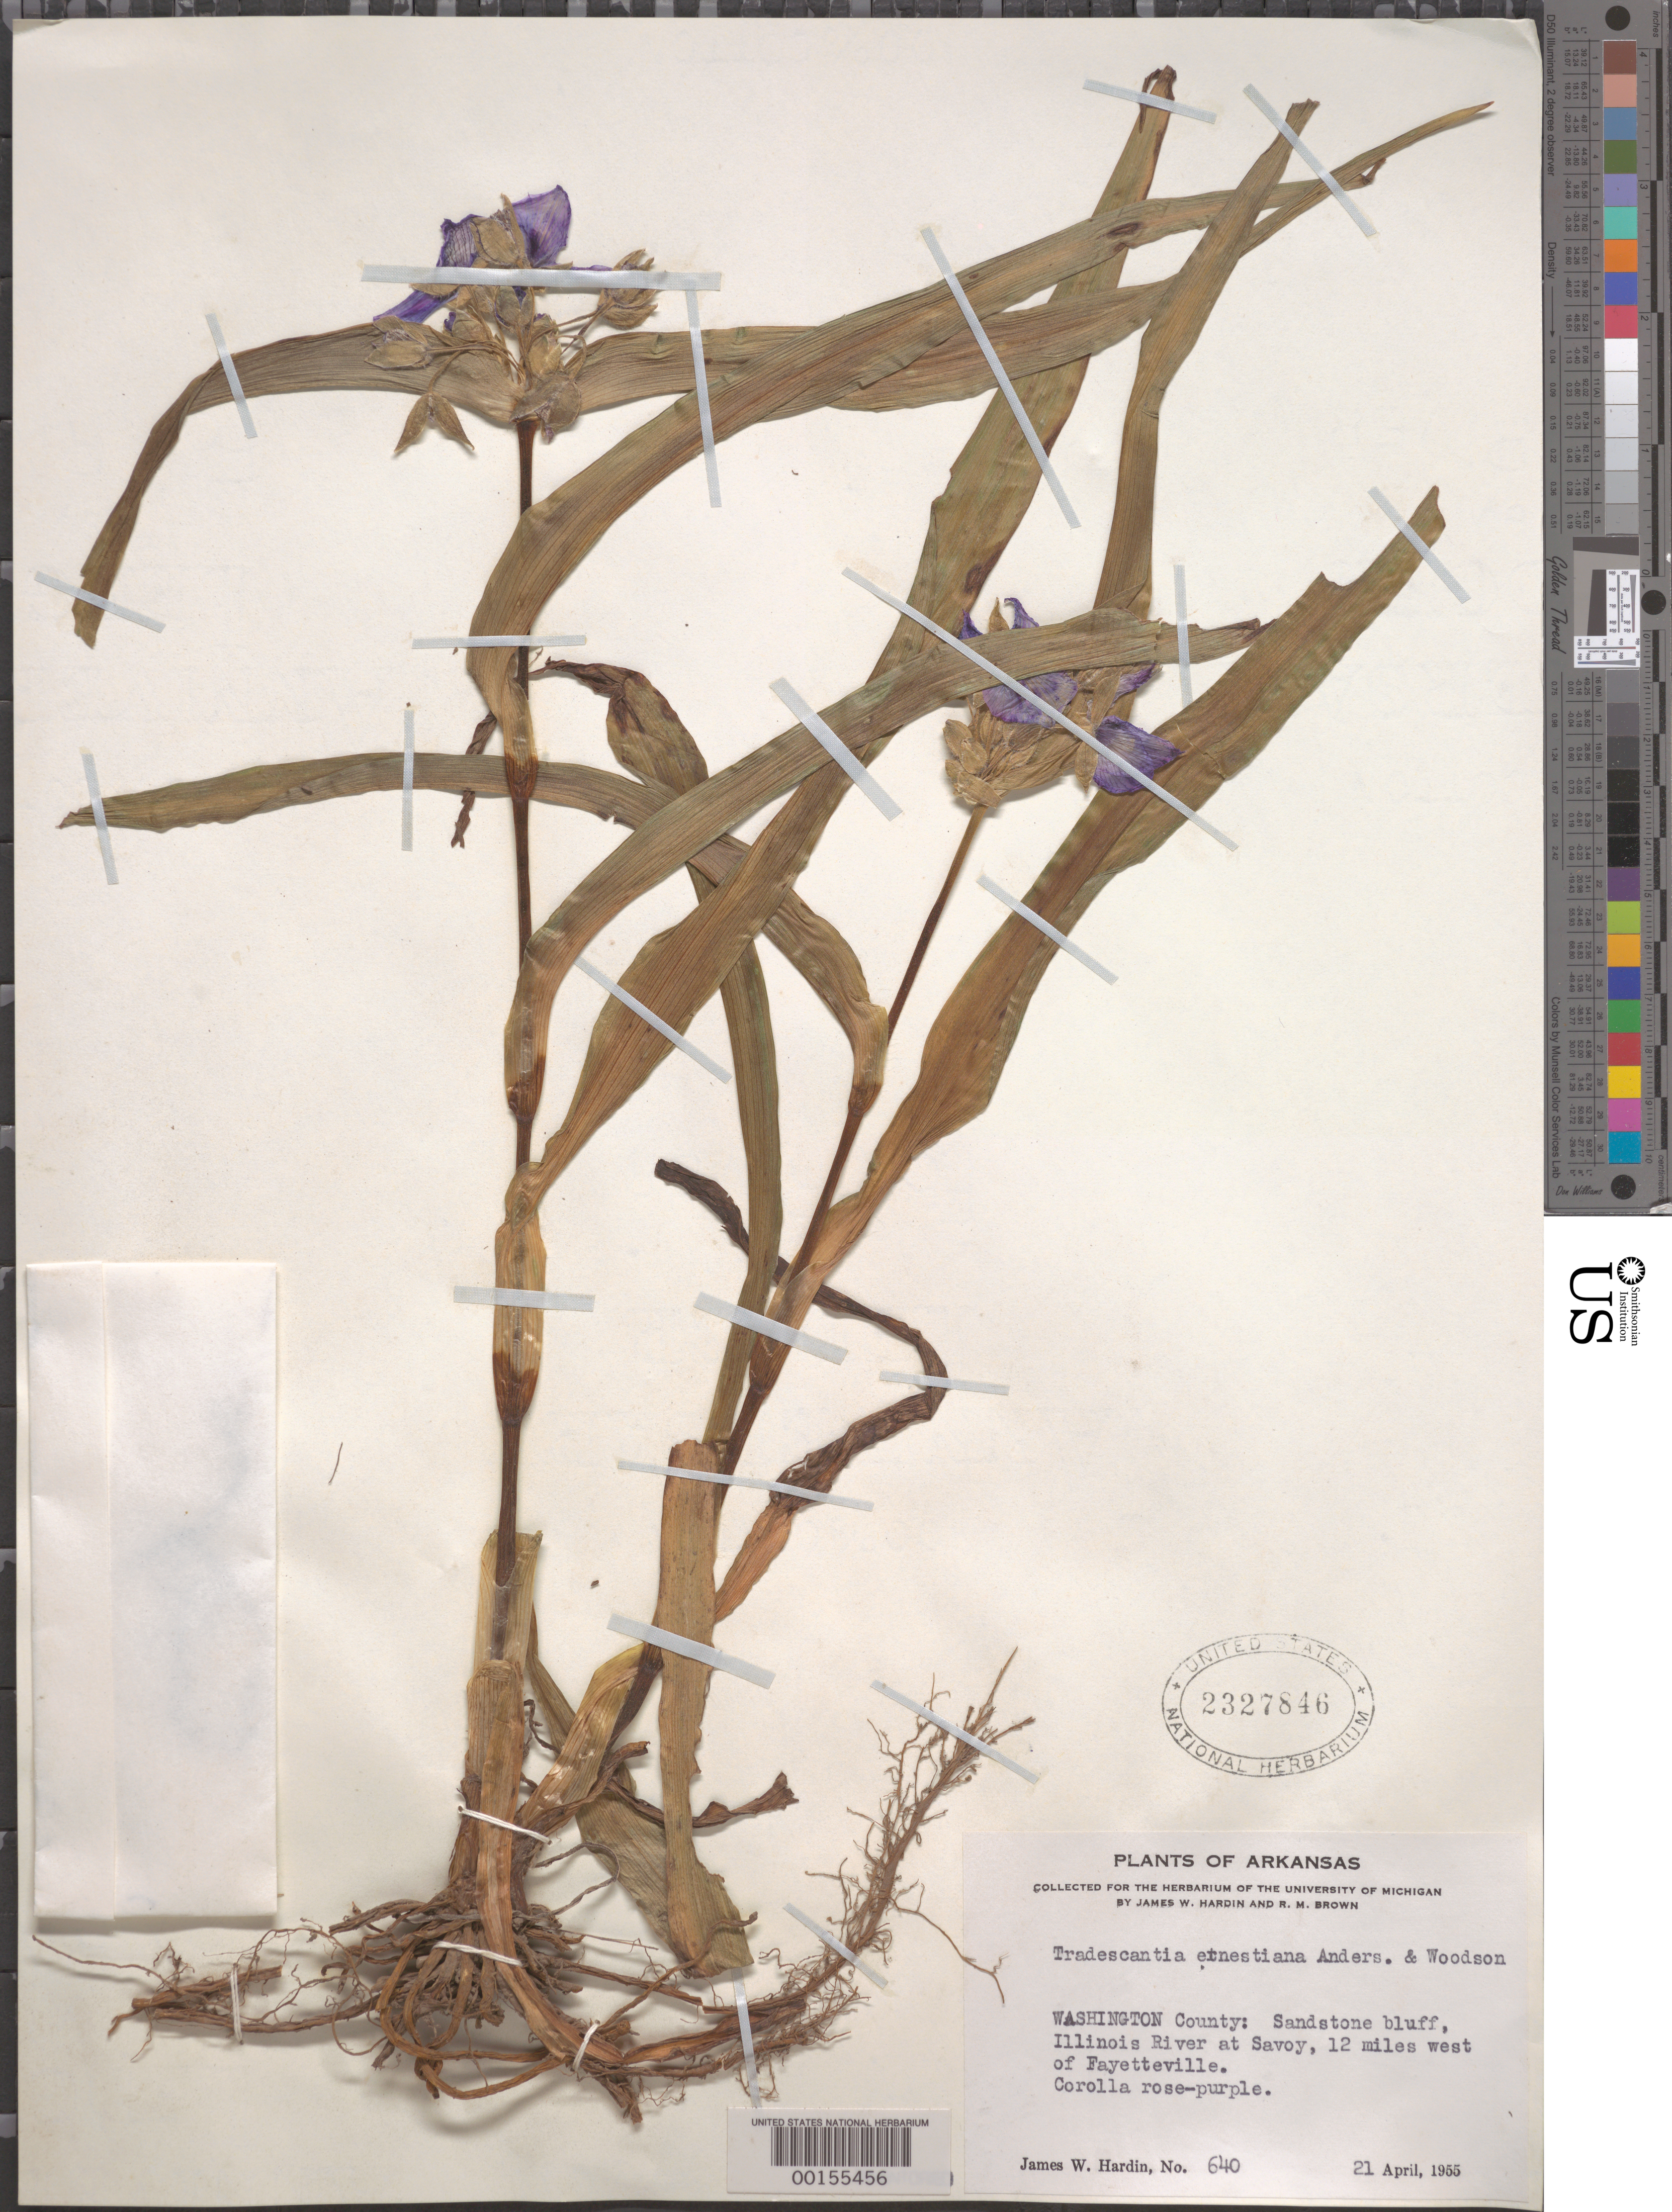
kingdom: Plantae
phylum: Tracheophyta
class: Liliopsida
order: Commelinales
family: Commelinaceae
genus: Tradescantia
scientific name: Tradescantia ernestiana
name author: E.S. Anderson & Woodson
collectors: J. Hardin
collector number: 640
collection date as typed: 21 Apr 1955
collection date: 1955-04-21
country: United States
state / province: Arkansas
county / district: Washington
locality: Illinois river at savoy, w of fayetteville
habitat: Sandstone bluff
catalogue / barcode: US 2327846